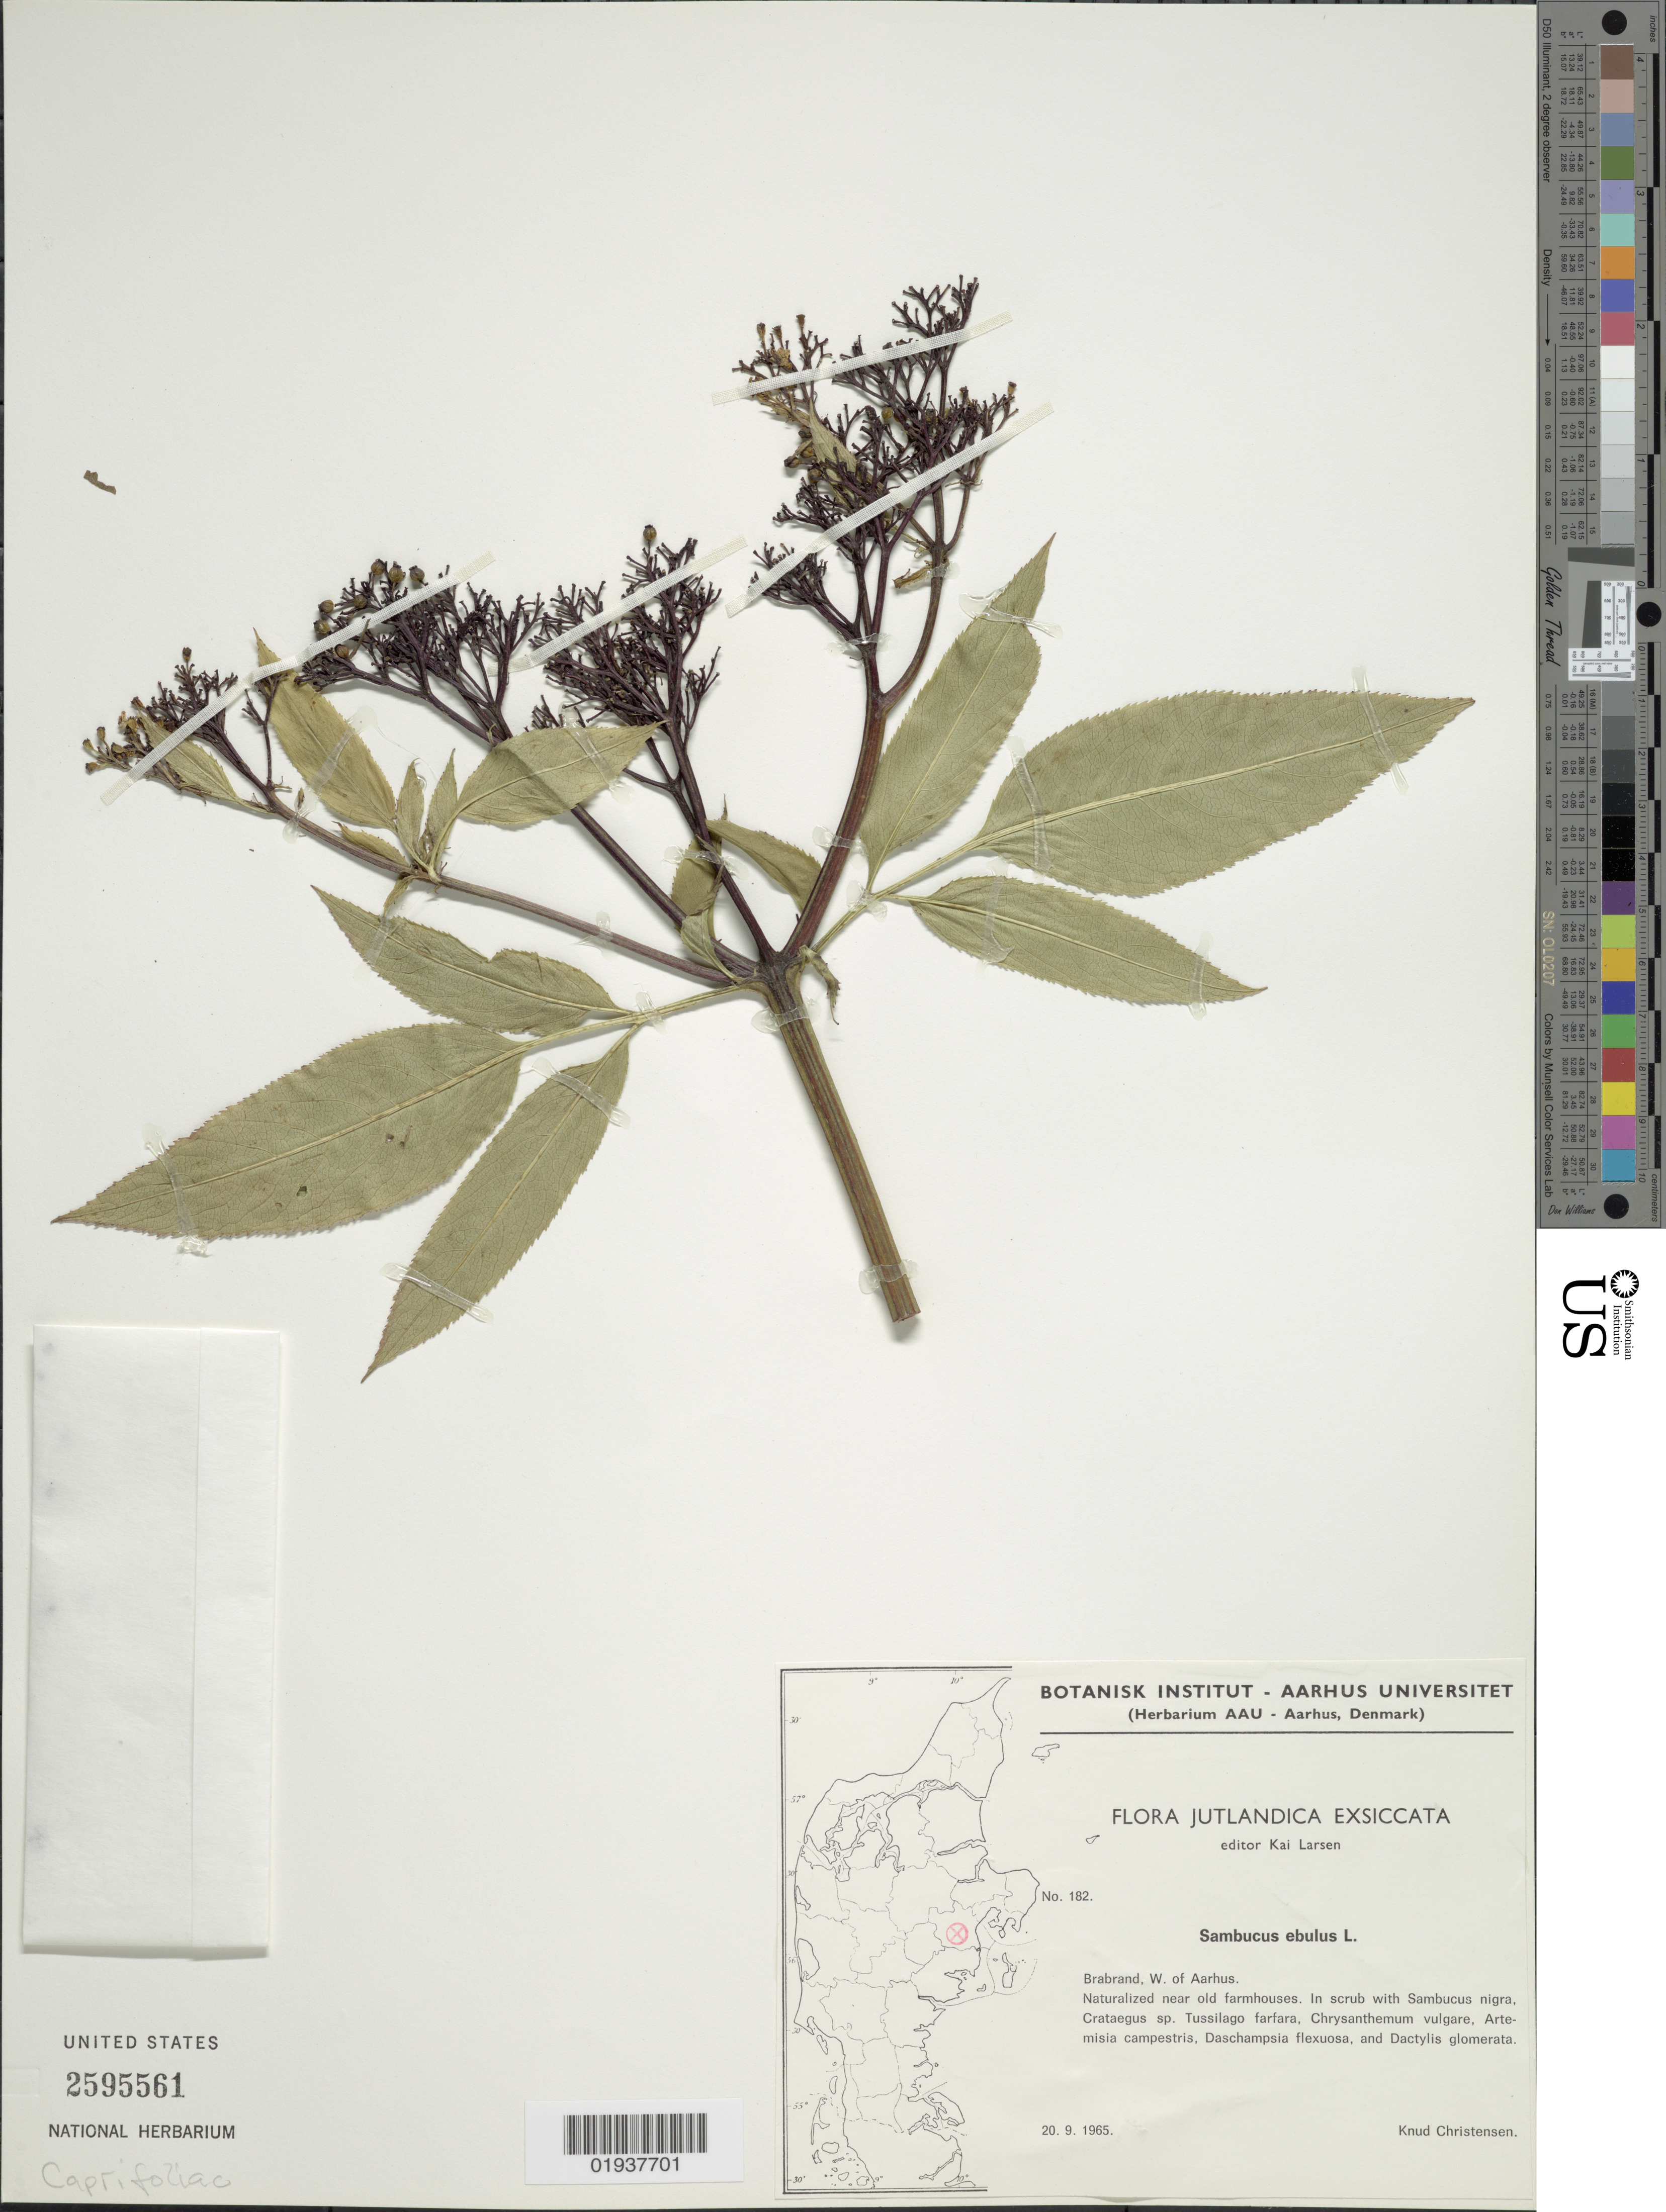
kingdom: Plantae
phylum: Tracheophyta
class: Magnoliopsida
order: Dipsacales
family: Viburnaceae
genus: Sambucus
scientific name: Sambucus ebulus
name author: L.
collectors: K. Christensen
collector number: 182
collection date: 1965-09-20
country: Denmark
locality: Jutlandica, Brabrand, W. of Aarhus.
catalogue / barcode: US 2595561